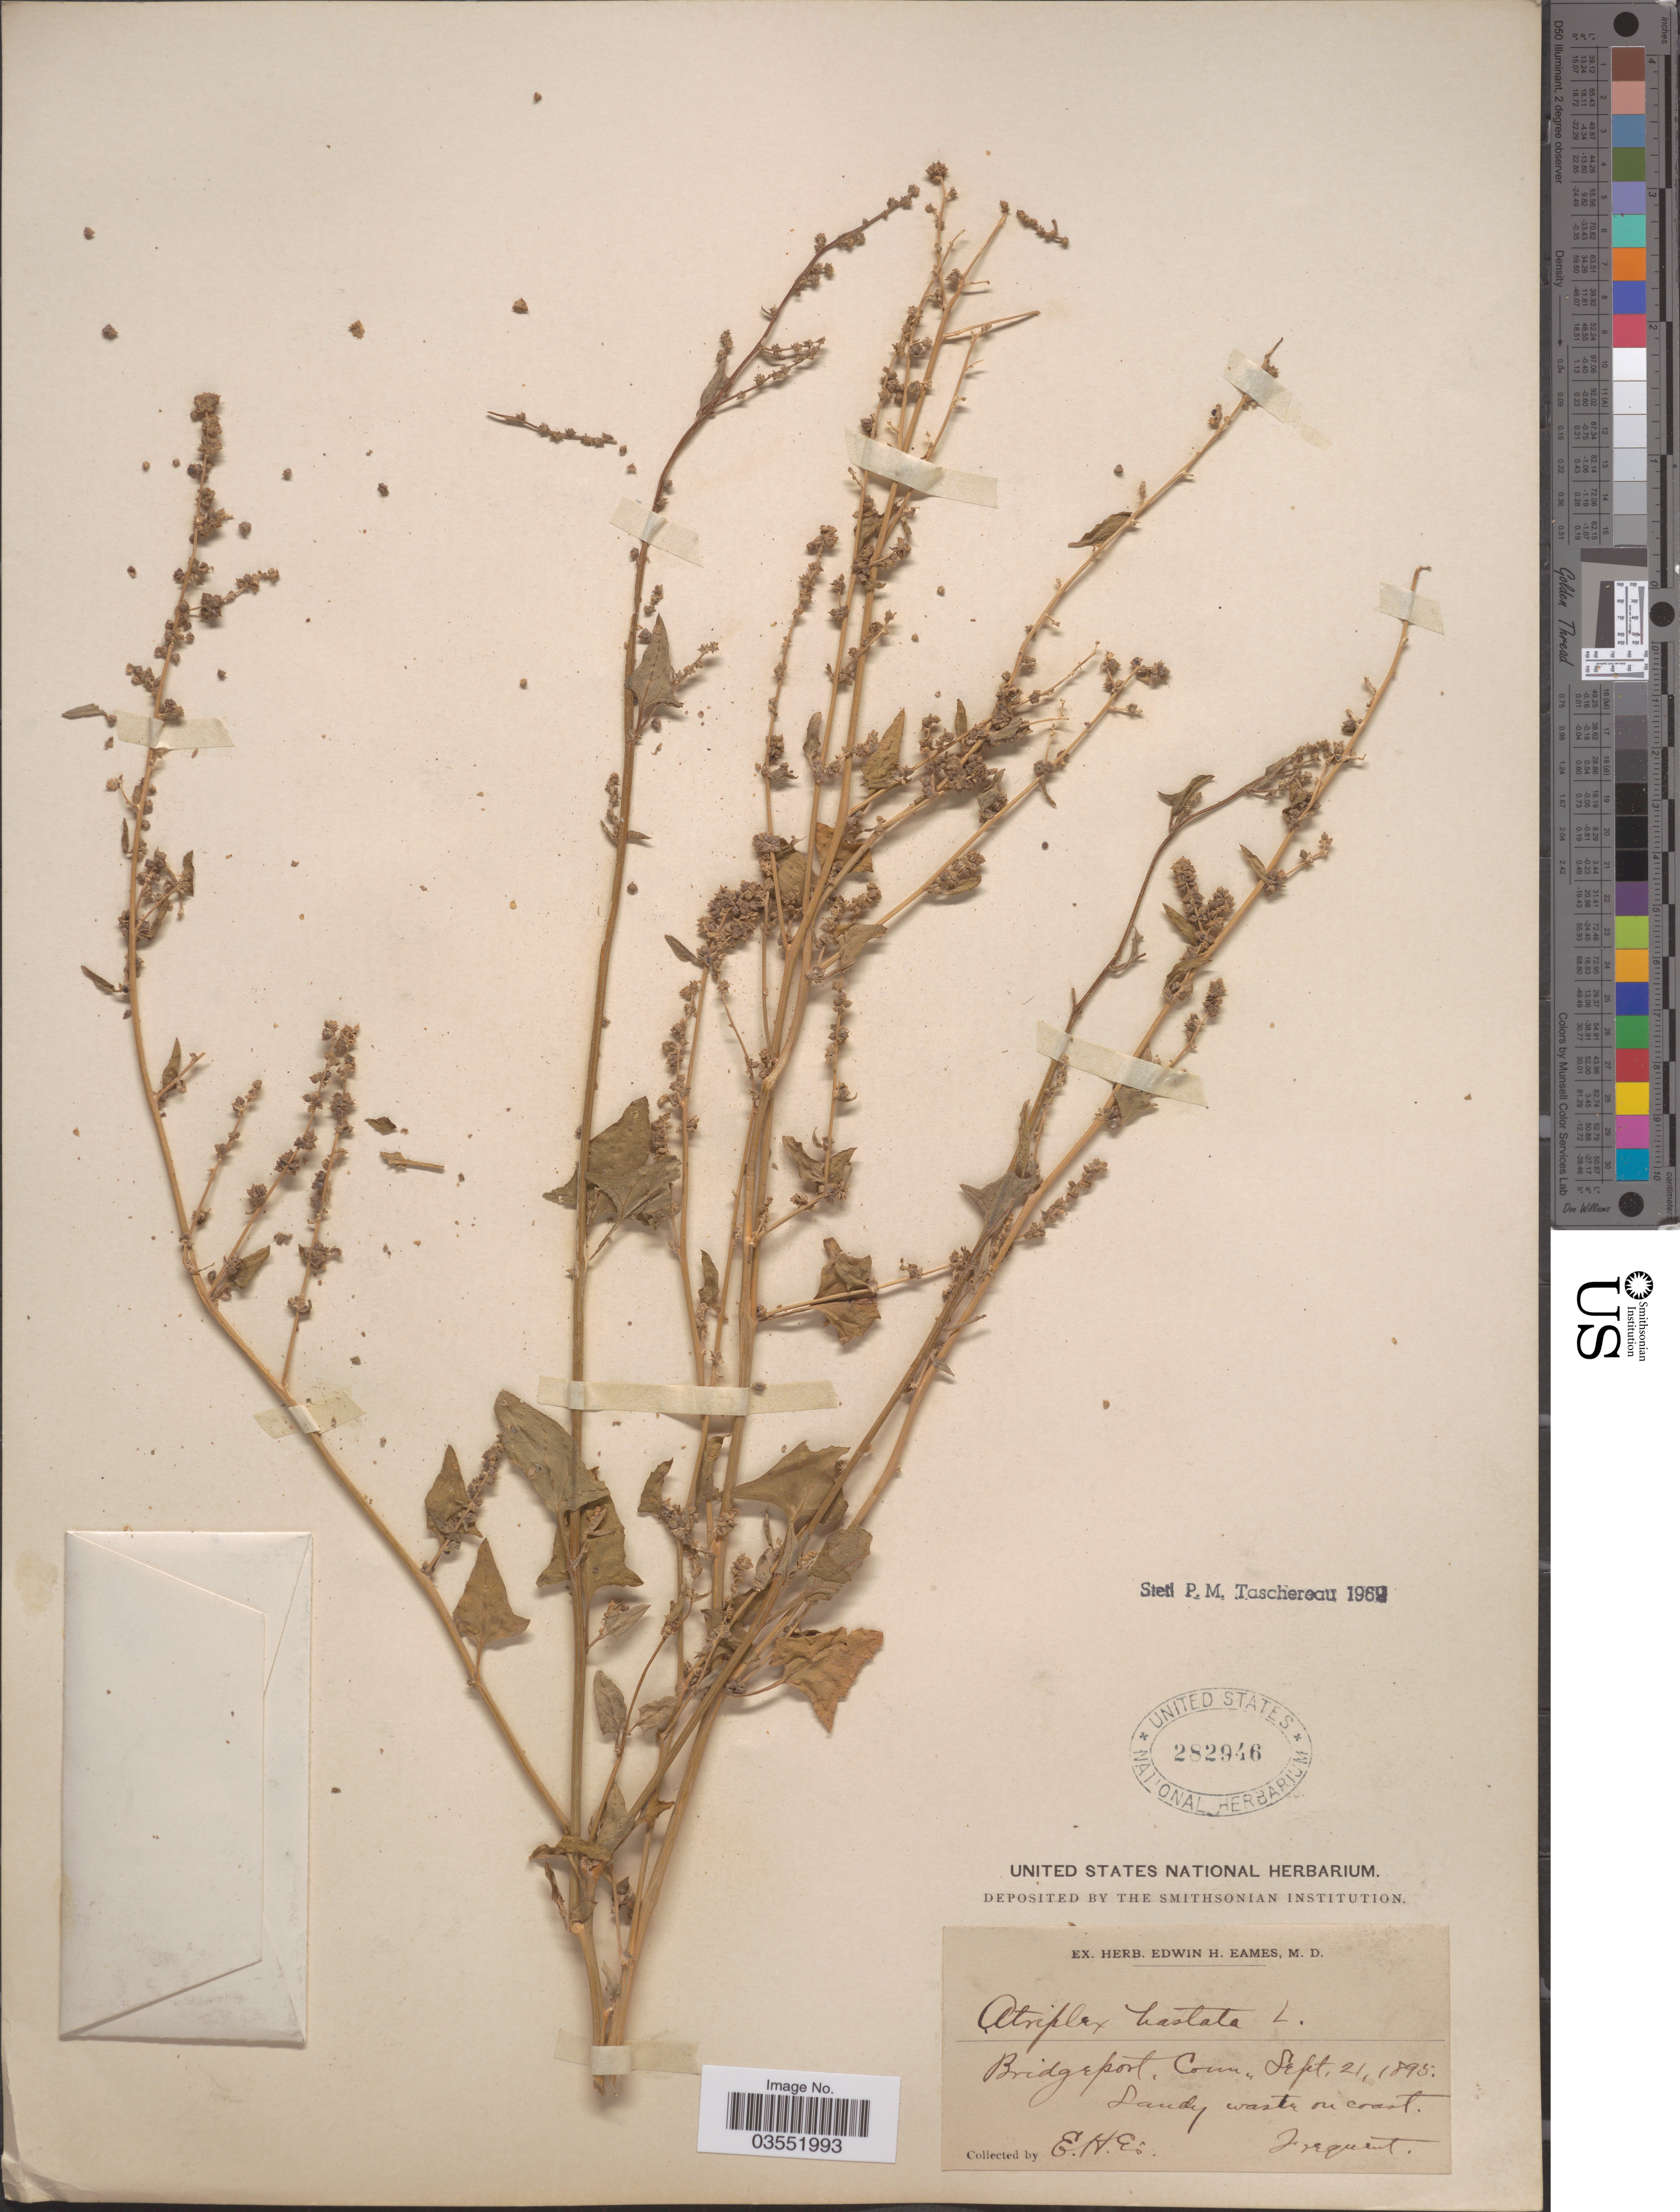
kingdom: Plantae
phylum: Tracheophyta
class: Magnoliopsida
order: Caryophyllales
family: Amaranthaceae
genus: Atriplex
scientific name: Atriplex hastata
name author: L.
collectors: E. H. Eames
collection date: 1895-09-21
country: United States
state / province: Connecticut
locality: Bridgeport.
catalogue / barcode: US 282946